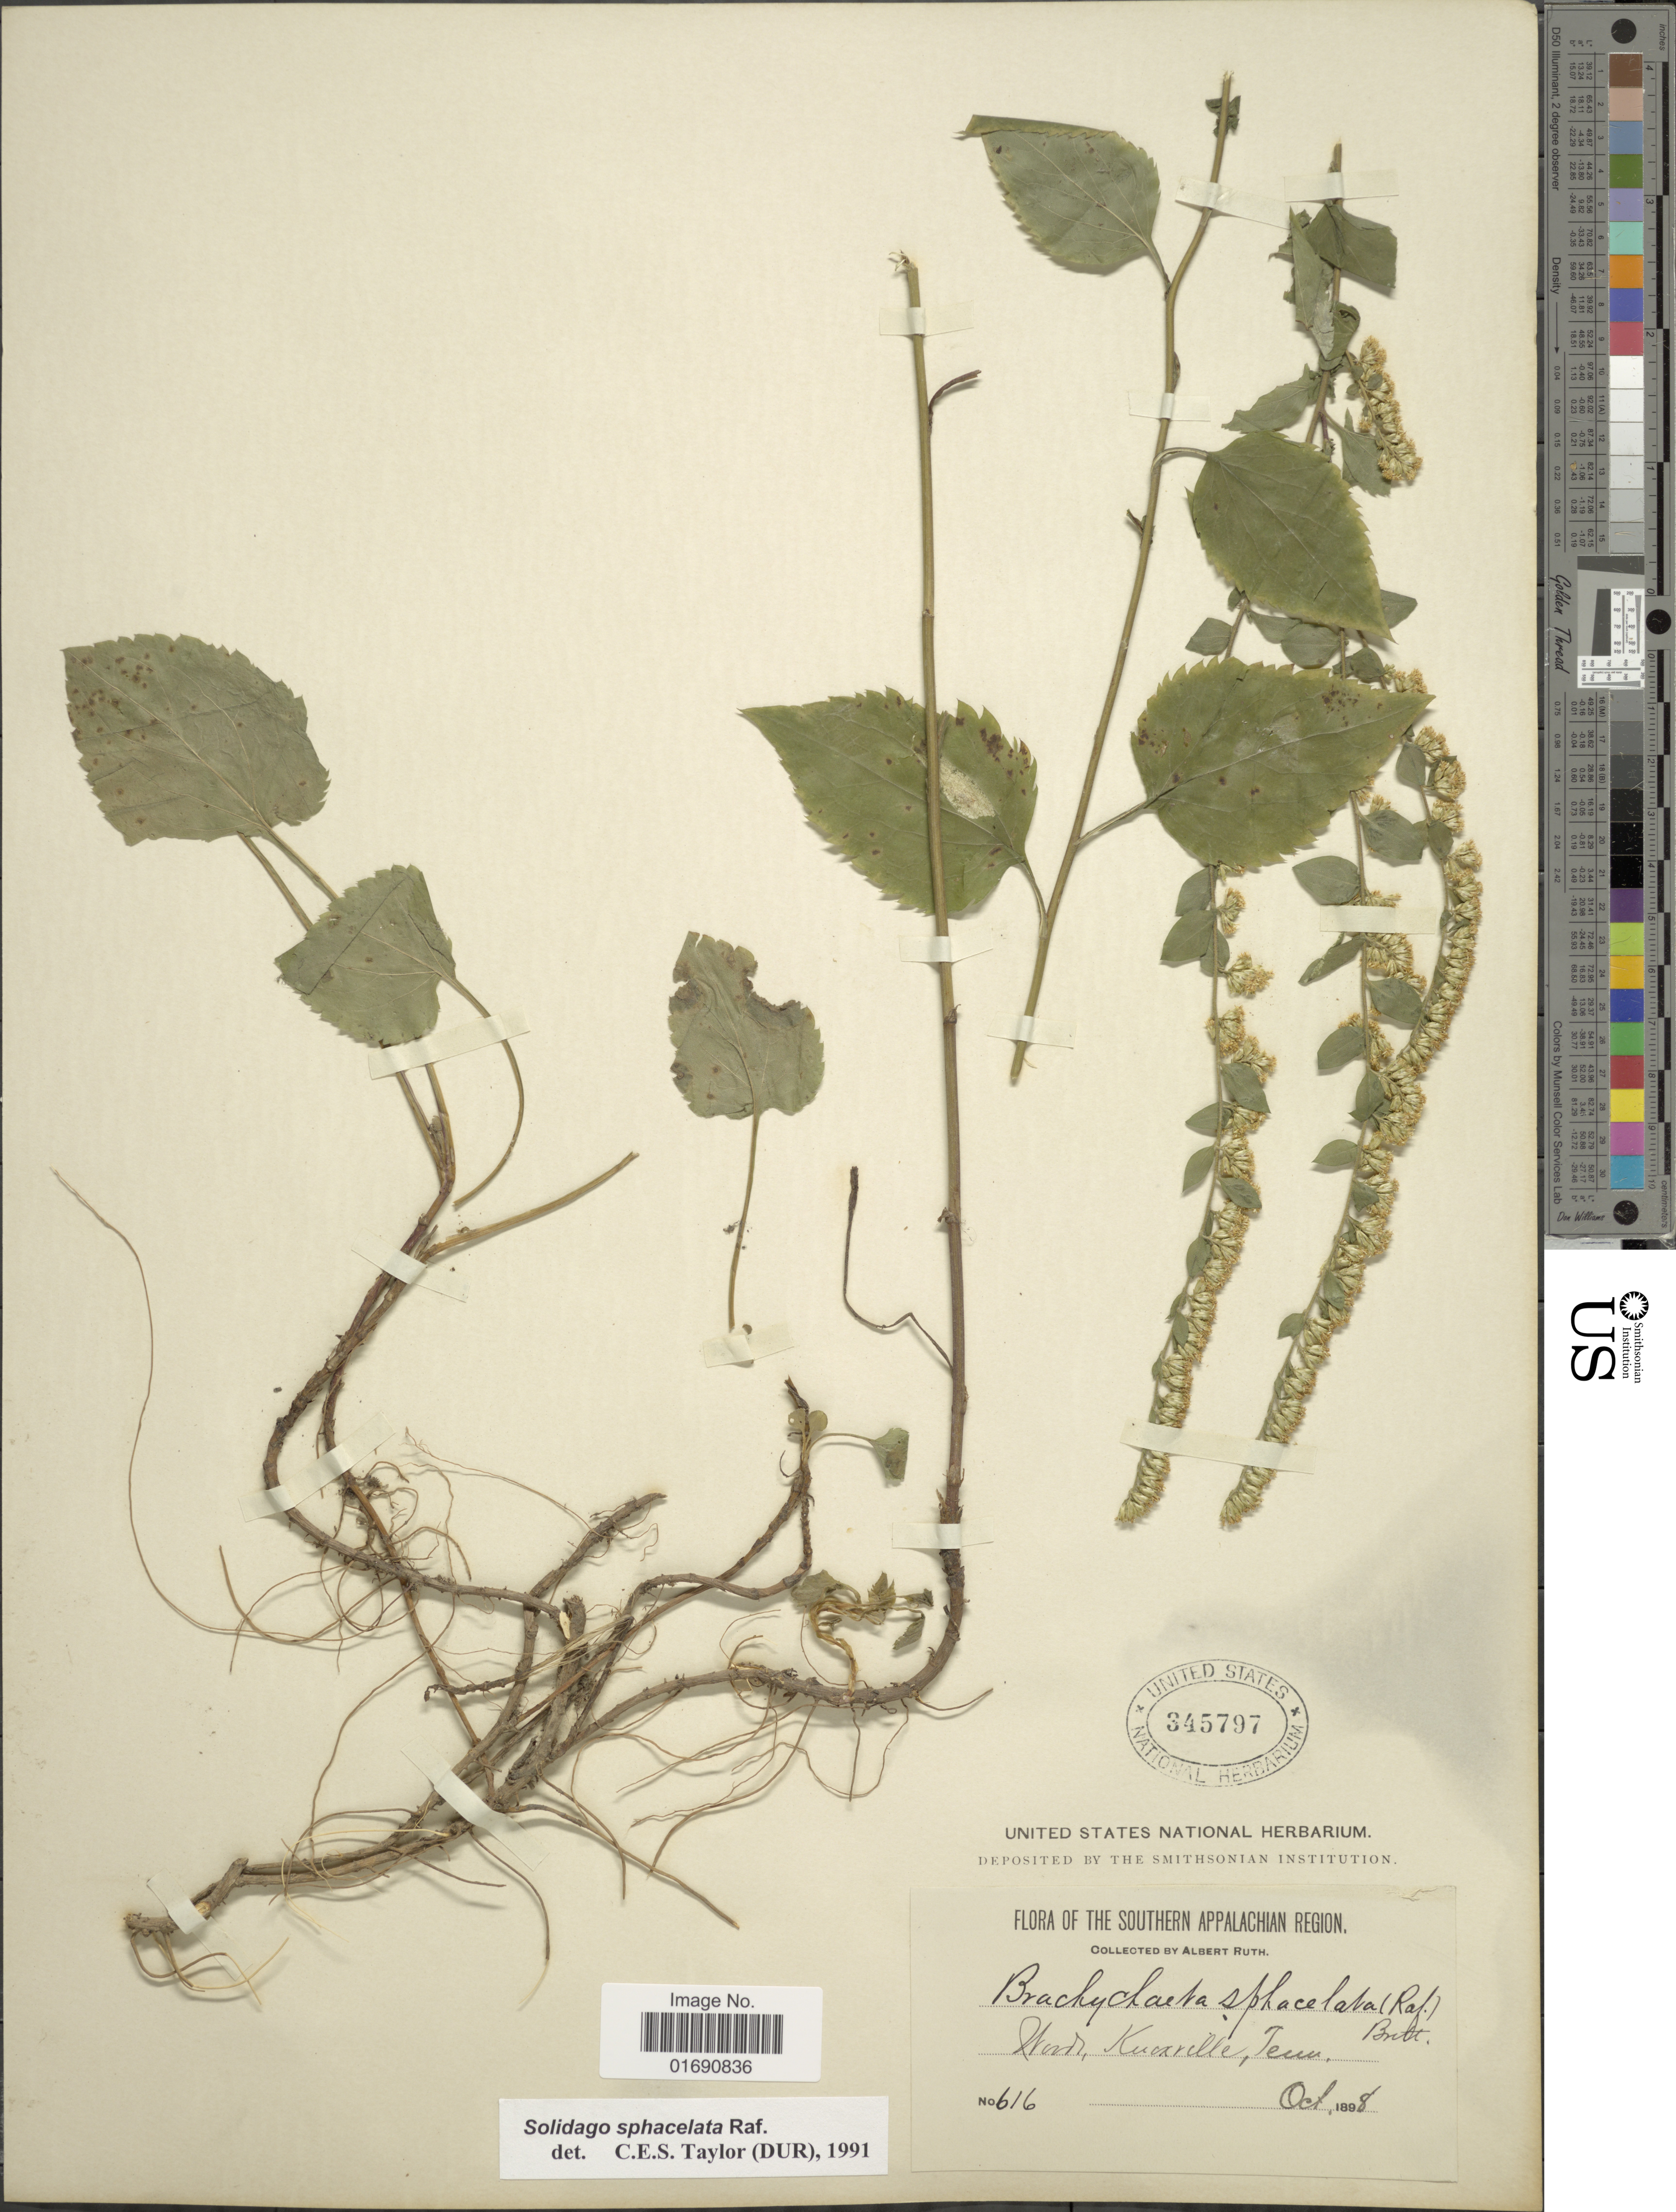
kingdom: Plantae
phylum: Tracheophyta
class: Magnoliopsida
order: Asterales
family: Asteraceae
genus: Solidago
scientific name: Solidago sphacelata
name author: Raf.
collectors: A. Ruth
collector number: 616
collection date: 1898-10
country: United States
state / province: Tennessee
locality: Woods, Knoxville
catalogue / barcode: US 345797